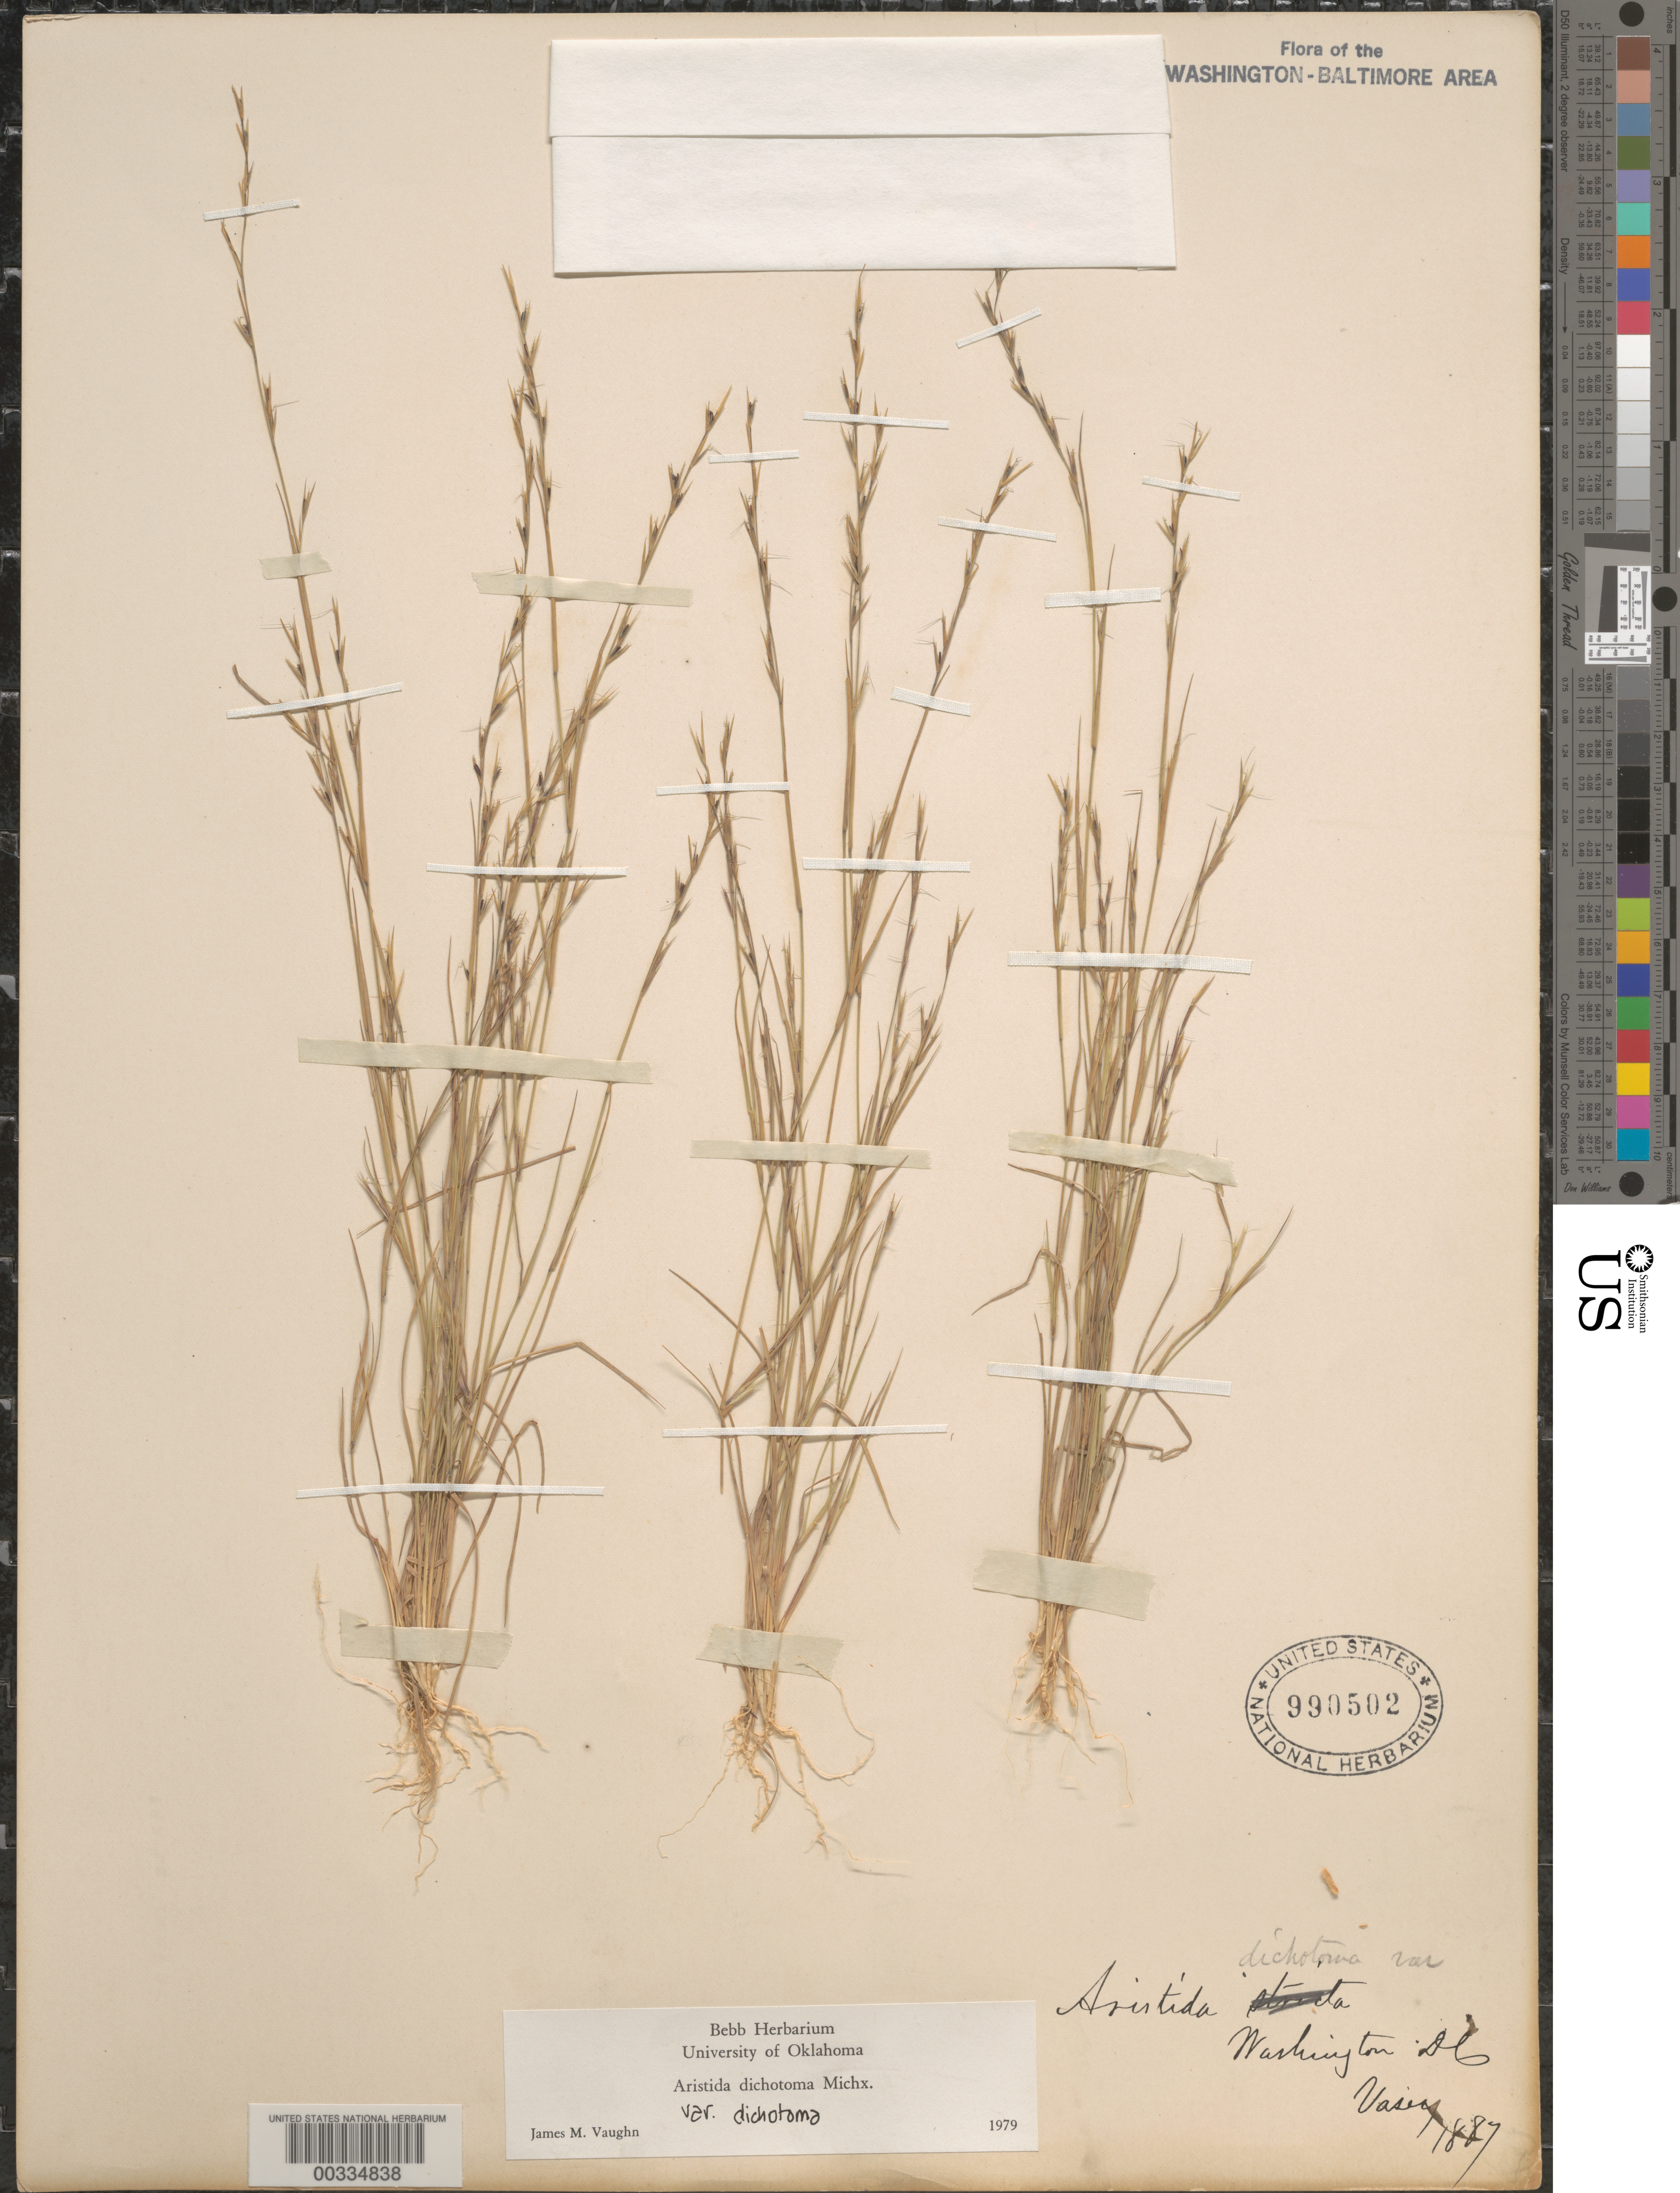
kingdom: Plantae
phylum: Tracheophyta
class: Liliopsida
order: Poales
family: Poaceae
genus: Aristida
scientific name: Aristida dichotoma var. dichotoma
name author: Michx.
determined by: Vaughn, J. M.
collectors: G. Vasey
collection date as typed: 1887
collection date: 1887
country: United States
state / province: District of Columbia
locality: Washington area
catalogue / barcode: US 990502